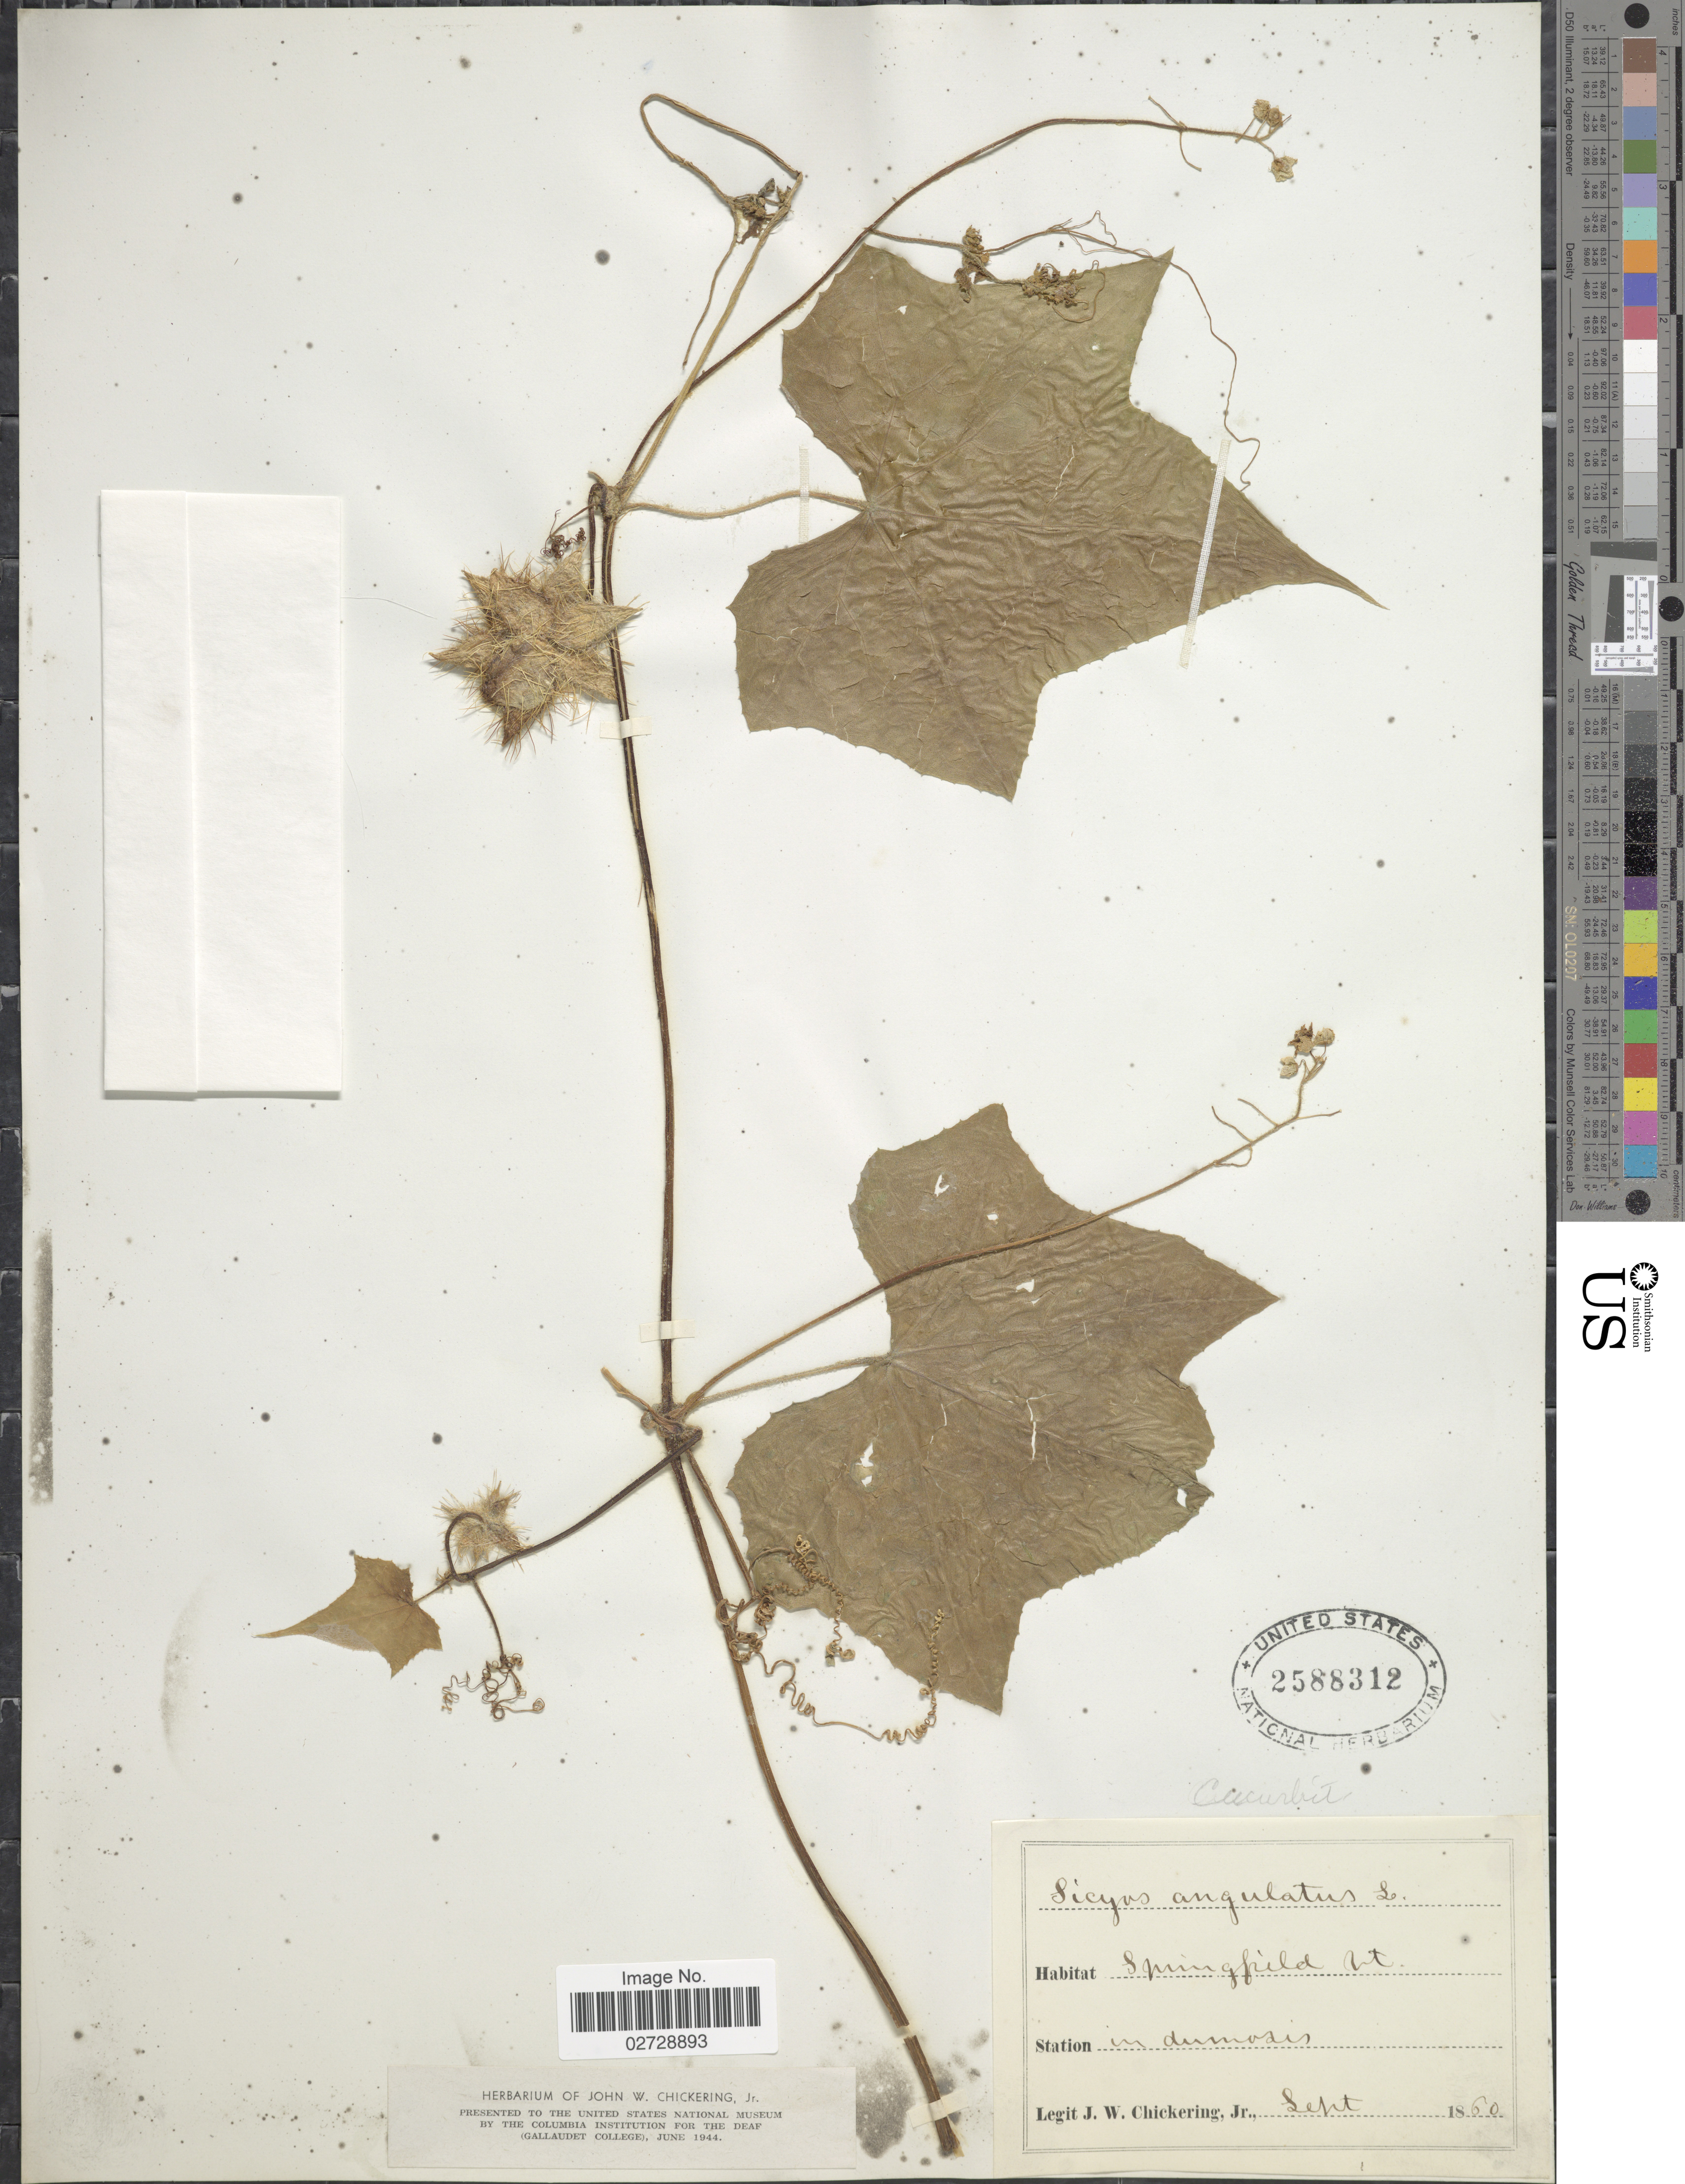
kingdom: Plantae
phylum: Tracheophyta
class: Magnoliopsida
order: Cucurbitales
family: Cucurbitaceae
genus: Sicyos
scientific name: Sicyos angulatus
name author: L.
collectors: J. W. Chickering Jr.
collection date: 1860-09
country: United States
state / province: Vermont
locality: Springfield, Station in dumosis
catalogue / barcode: US 2588312